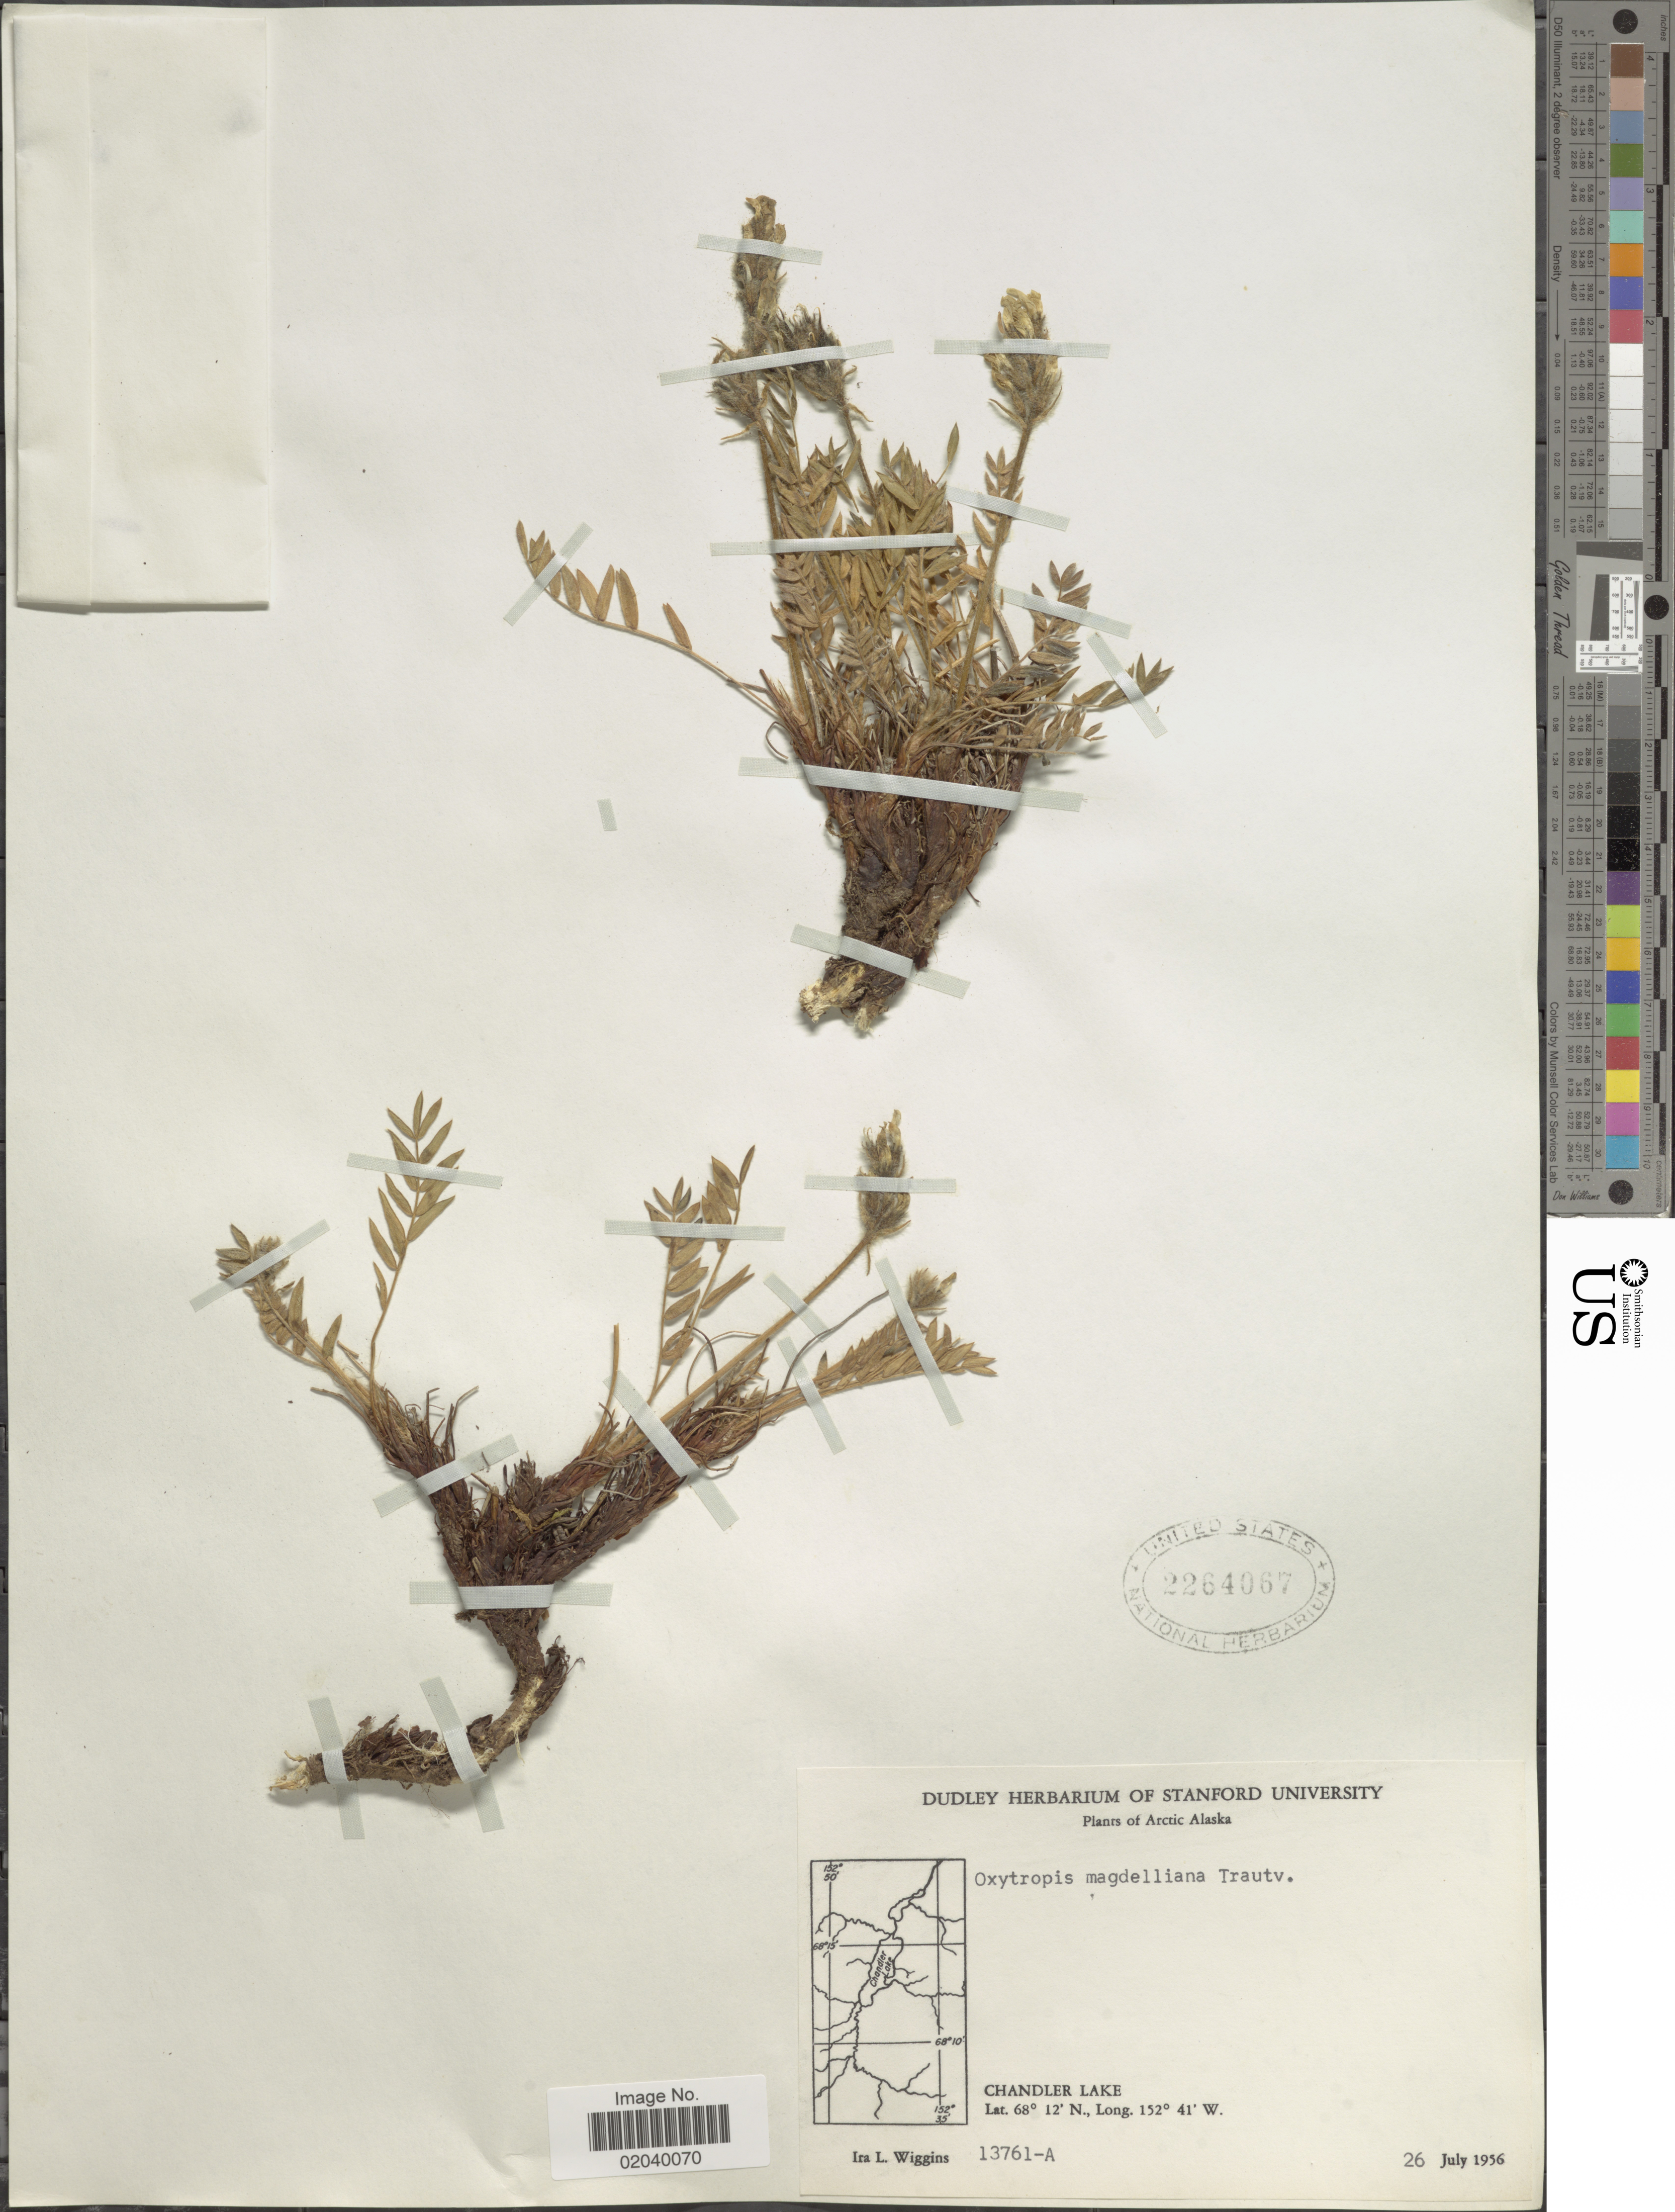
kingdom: Plantae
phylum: Tracheophyta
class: Magnoliopsida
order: Fabales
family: Fabaceae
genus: Oxytropis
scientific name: Oxytropis maydelliana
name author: Trautv.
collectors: I. L. Wiggins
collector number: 13761A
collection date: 1956-07-26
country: United States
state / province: Alaska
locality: Arctic Alaska, Chandler Lake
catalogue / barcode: US 2264067